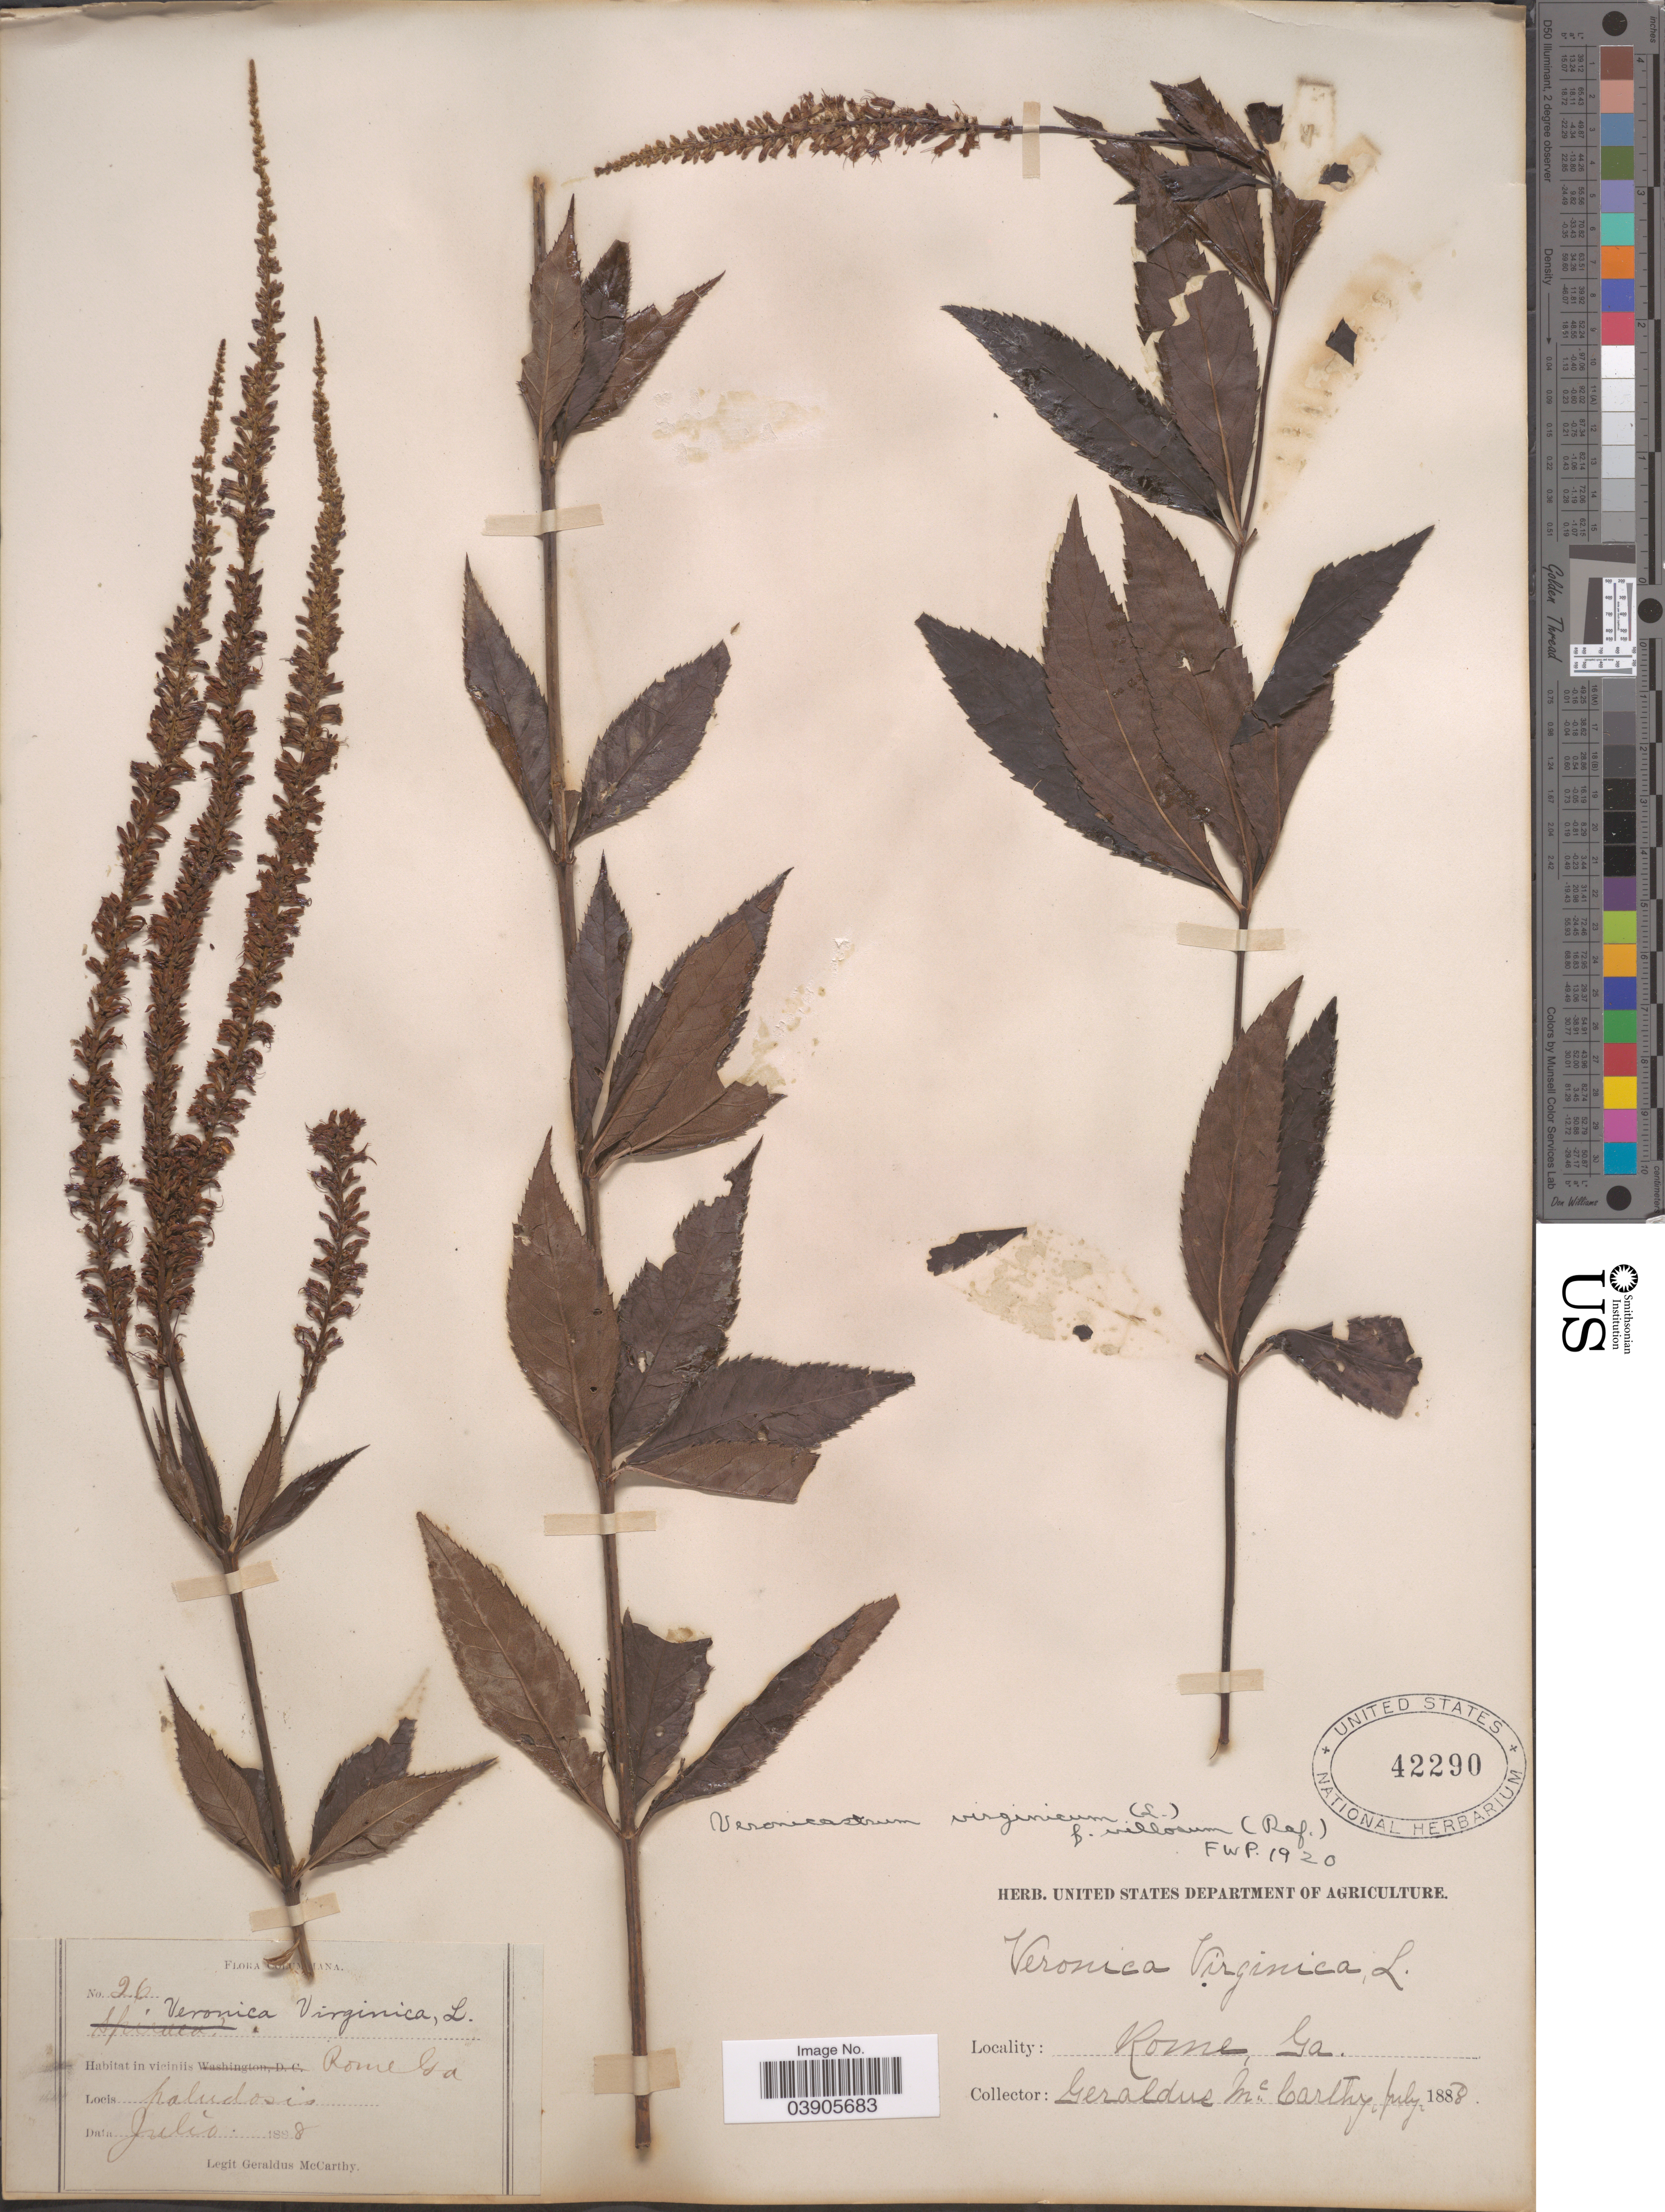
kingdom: Plantae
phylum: Tracheophyta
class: Magnoliopsida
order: Lamiales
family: Plantaginaceae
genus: Veronicastrum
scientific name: Veronicastrum virginicum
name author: (L.) Farw.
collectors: M. McCarthy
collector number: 26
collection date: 1888-07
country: United States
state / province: Georgia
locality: In viciniis Rome.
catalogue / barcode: US 42290